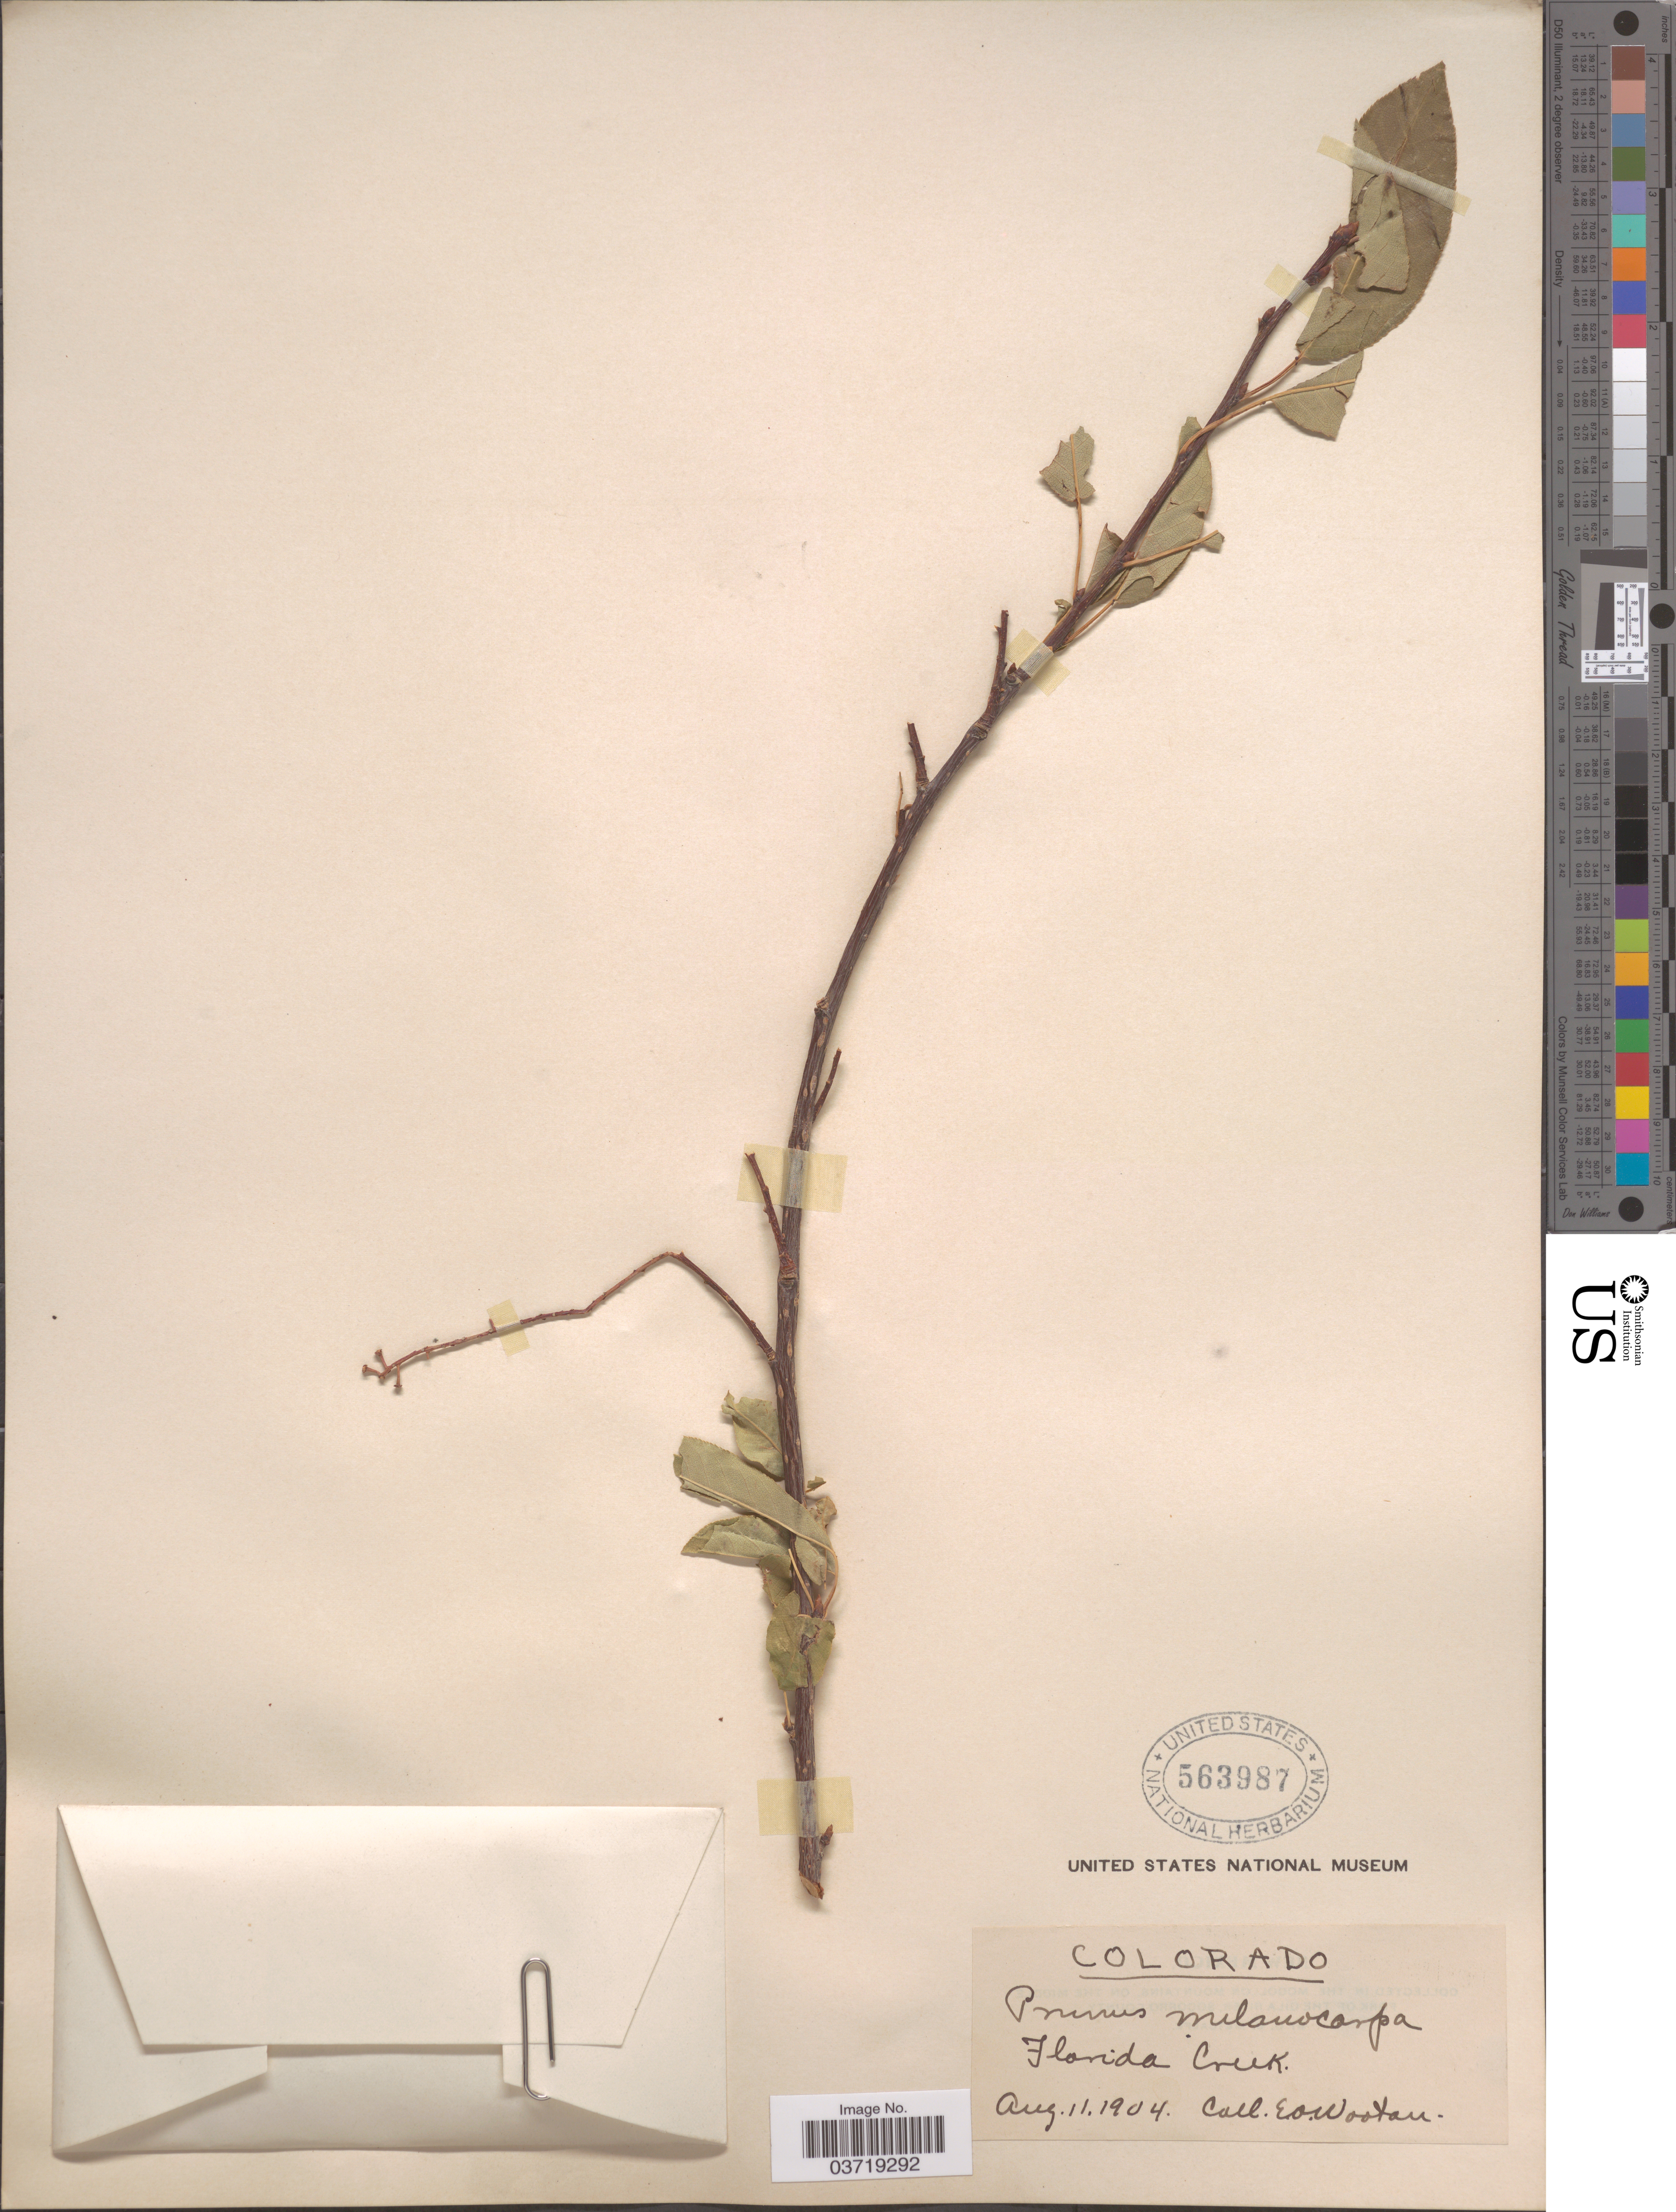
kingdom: Plantae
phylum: Tracheophyta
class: Magnoliopsida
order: Rosales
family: Rosaceae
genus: Prunus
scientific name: Prunus virginiana var. demissa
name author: (Nutt.) Torr.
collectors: E. O. Wooton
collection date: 1904-08-11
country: United States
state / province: Colorado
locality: Florida Creek.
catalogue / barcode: US 563987